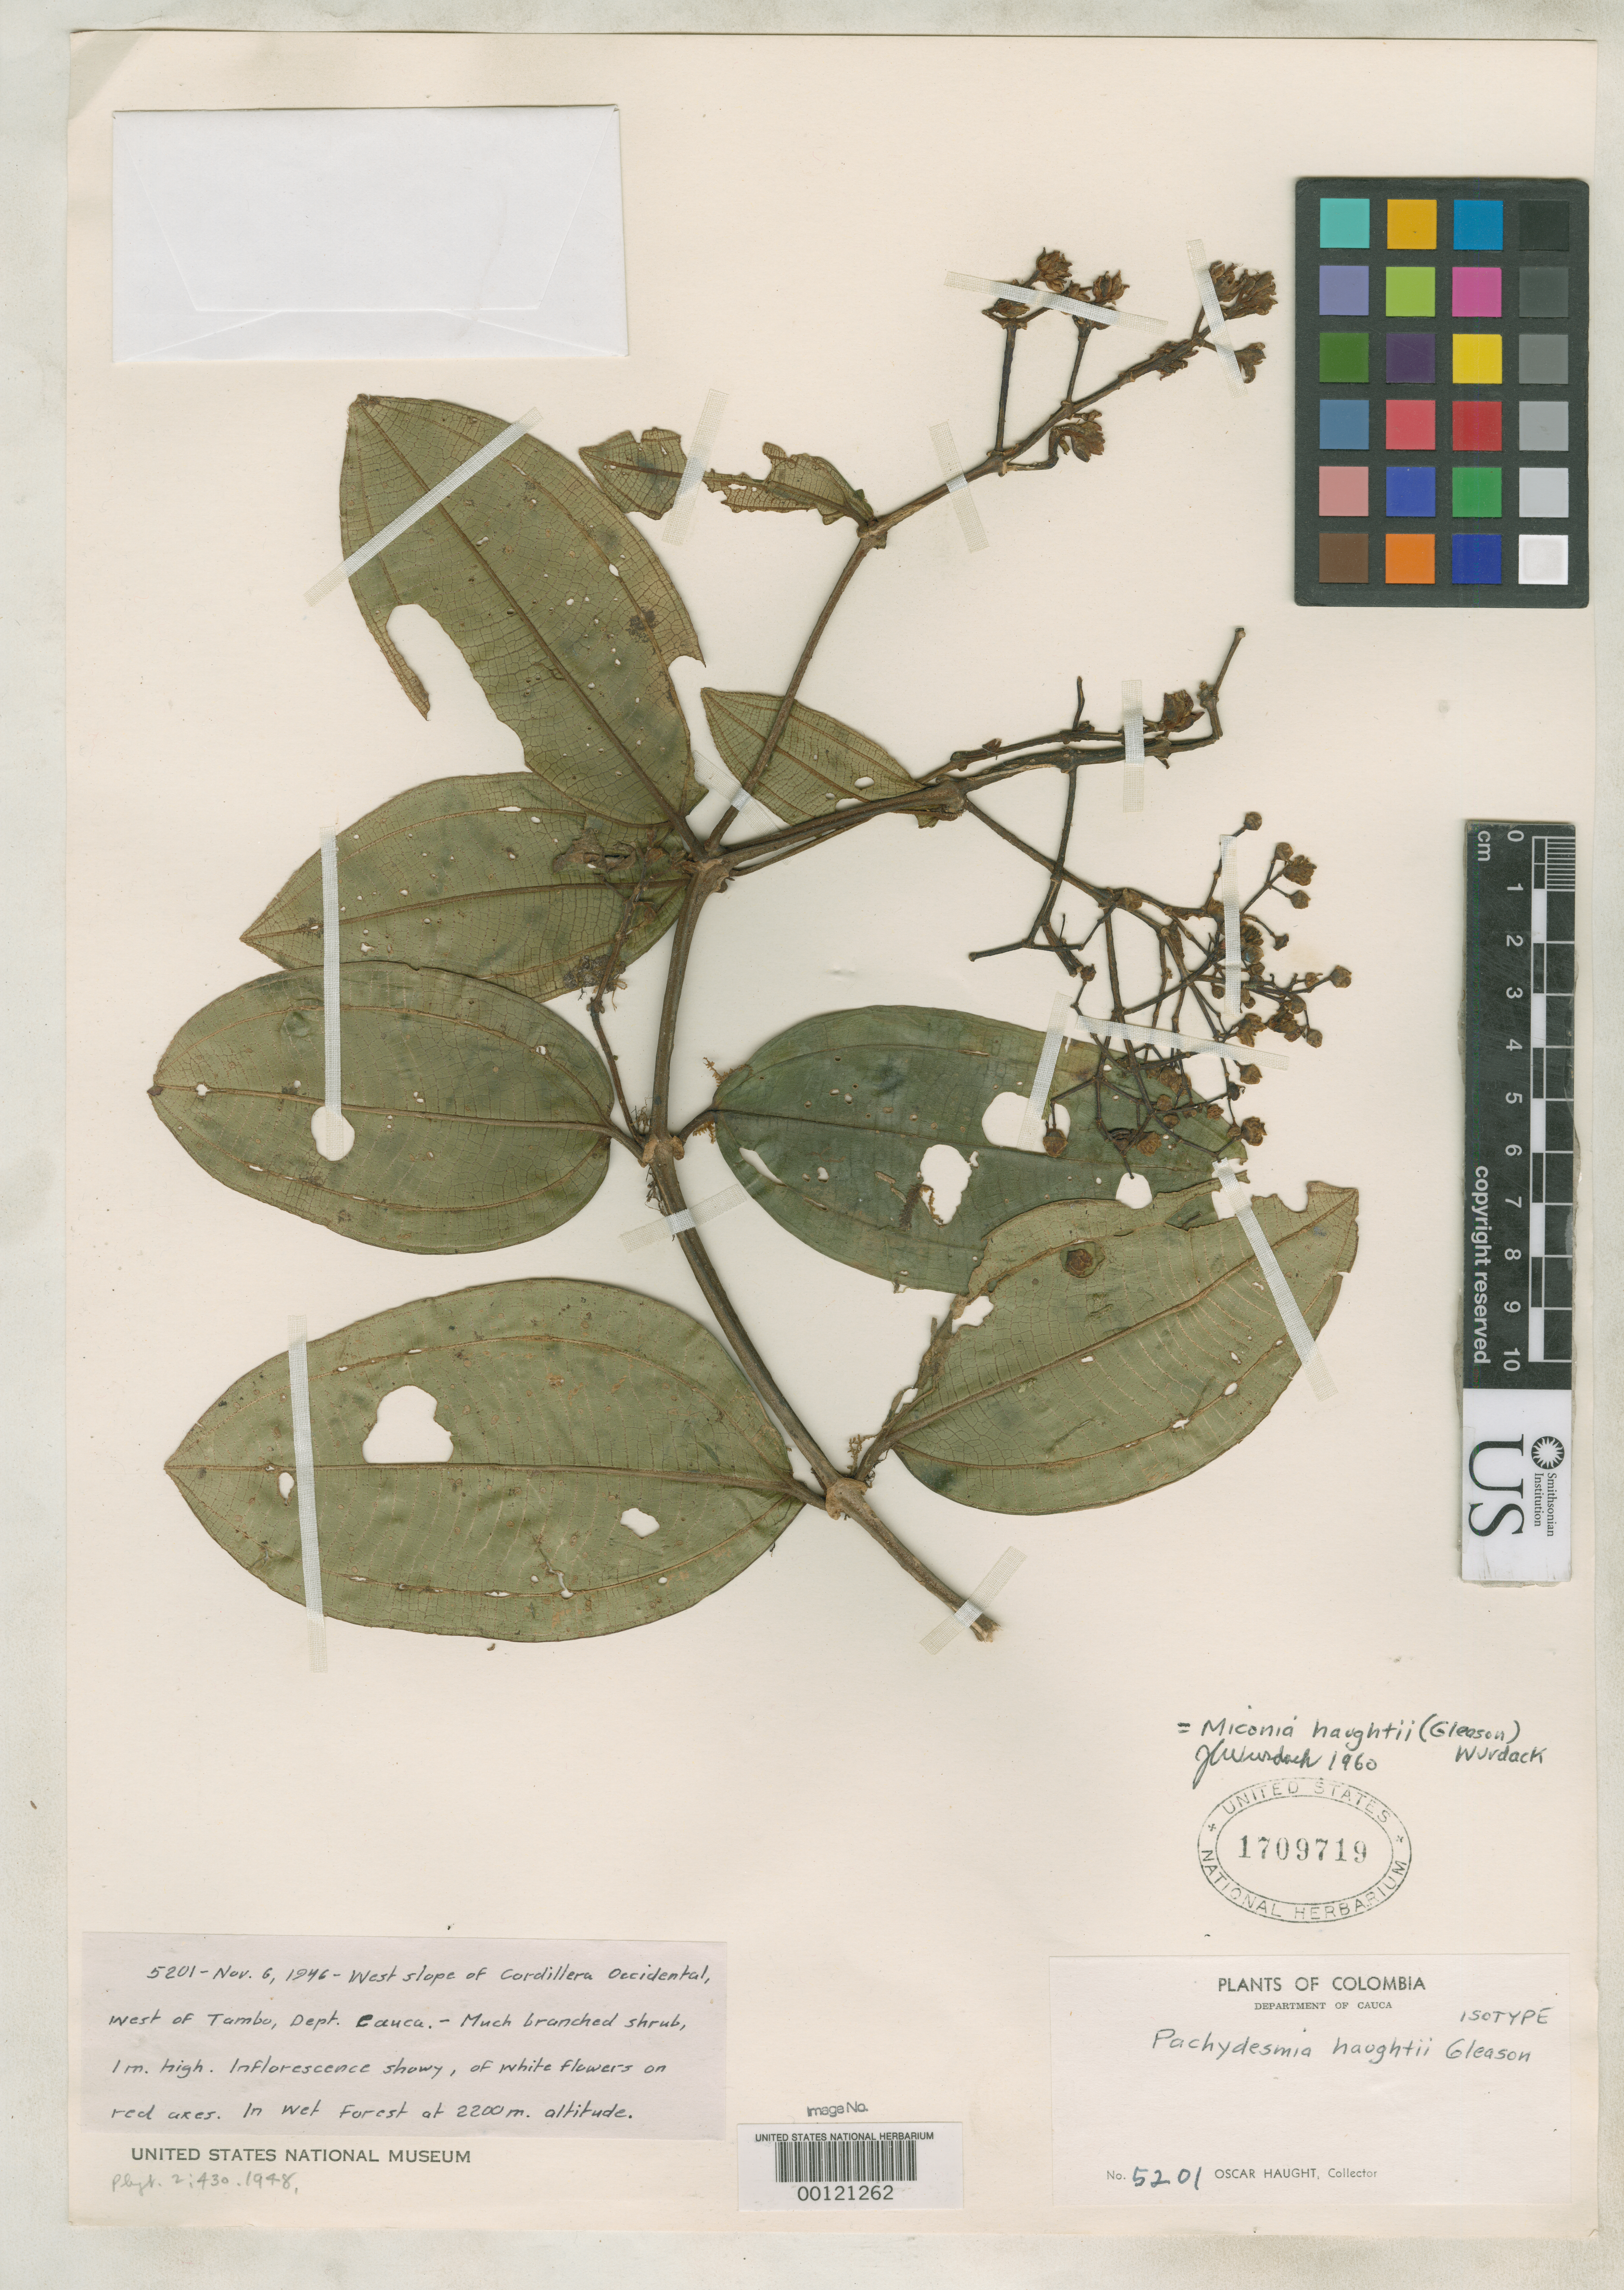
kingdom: Plantae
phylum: Tracheophyta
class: Magnoliopsida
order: Myrtales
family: Melastomataceae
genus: Pachydesmia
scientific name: Pachydesmia haughtii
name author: Gleason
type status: Isotype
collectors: O. L. Haught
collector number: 5201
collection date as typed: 06 Nov 1946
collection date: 1946-11-06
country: Colombia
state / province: Cauca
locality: W of Tombo.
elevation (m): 2200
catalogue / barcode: US 1709719